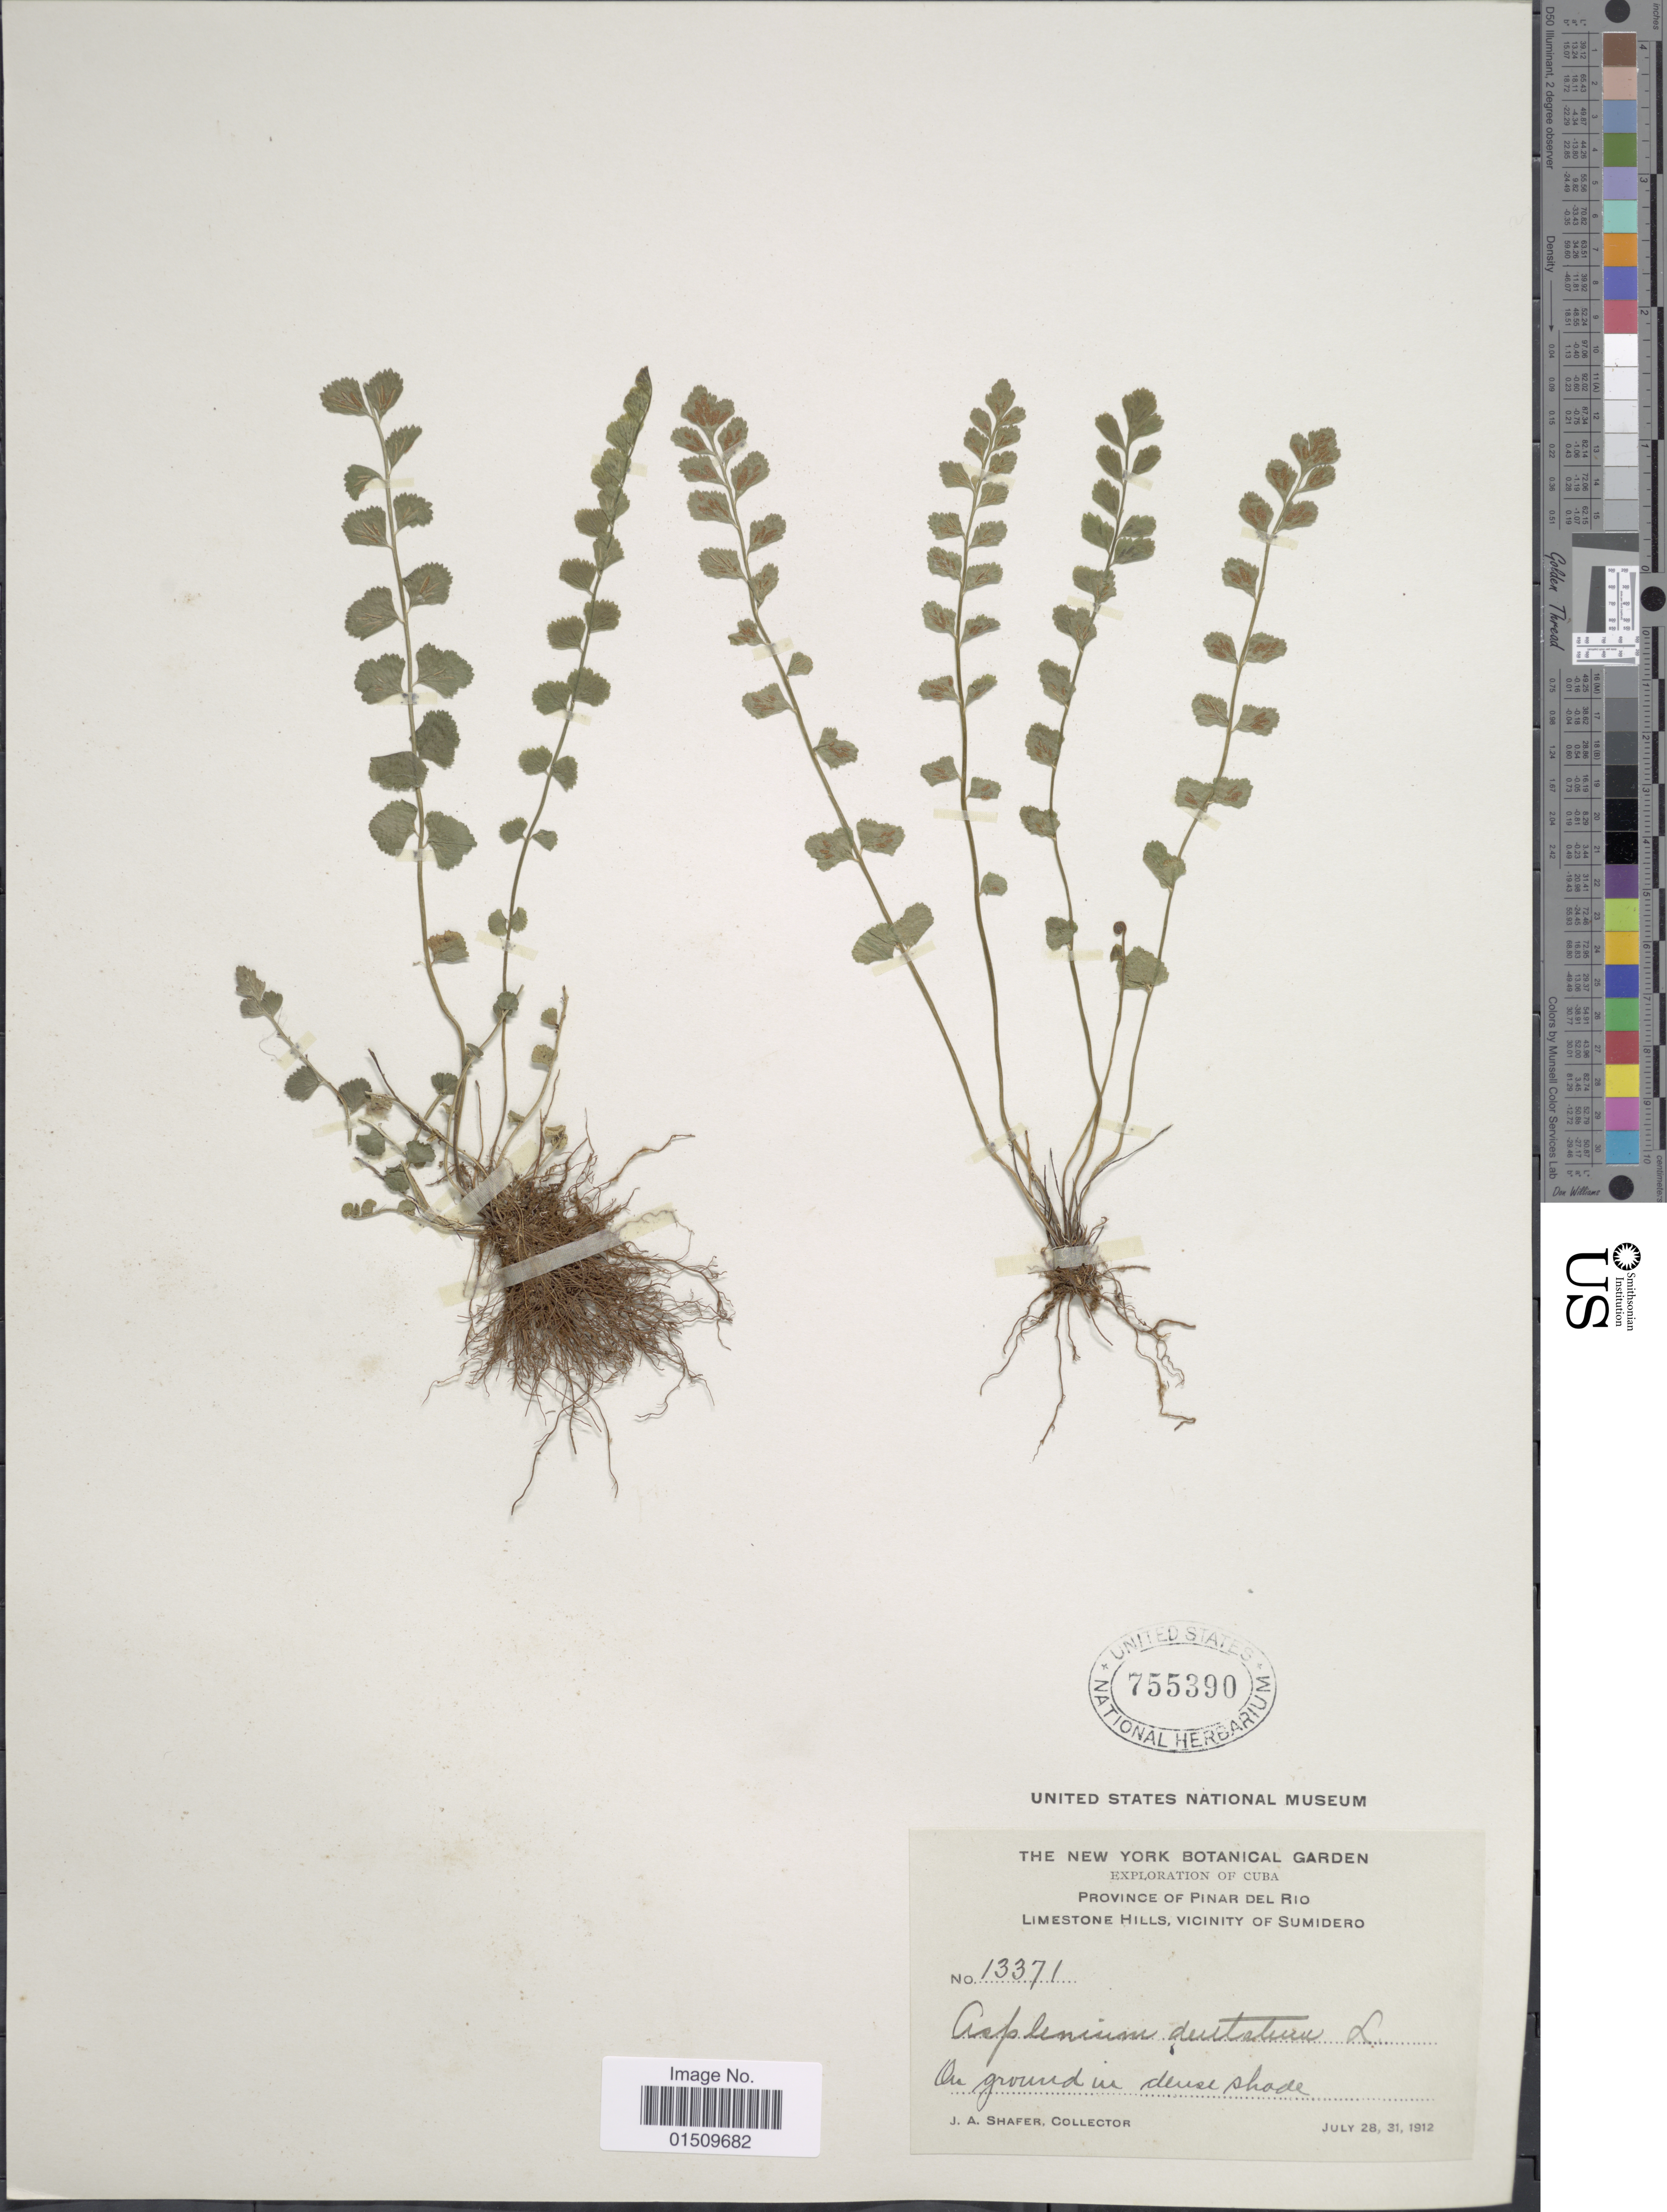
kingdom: Plantae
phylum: Tracheophyta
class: Polypodiopsida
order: Polypodiales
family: Aspleniaceae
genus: Asplenium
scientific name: Asplenium trichomanes-dentatum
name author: L.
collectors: J. A. Shafer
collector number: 13371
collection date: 1912-07-28/1912-07-31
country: Cuba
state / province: Pinar del Río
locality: Cuba, Limestone Hills, Vicinity of Sumidero.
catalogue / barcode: US 755390